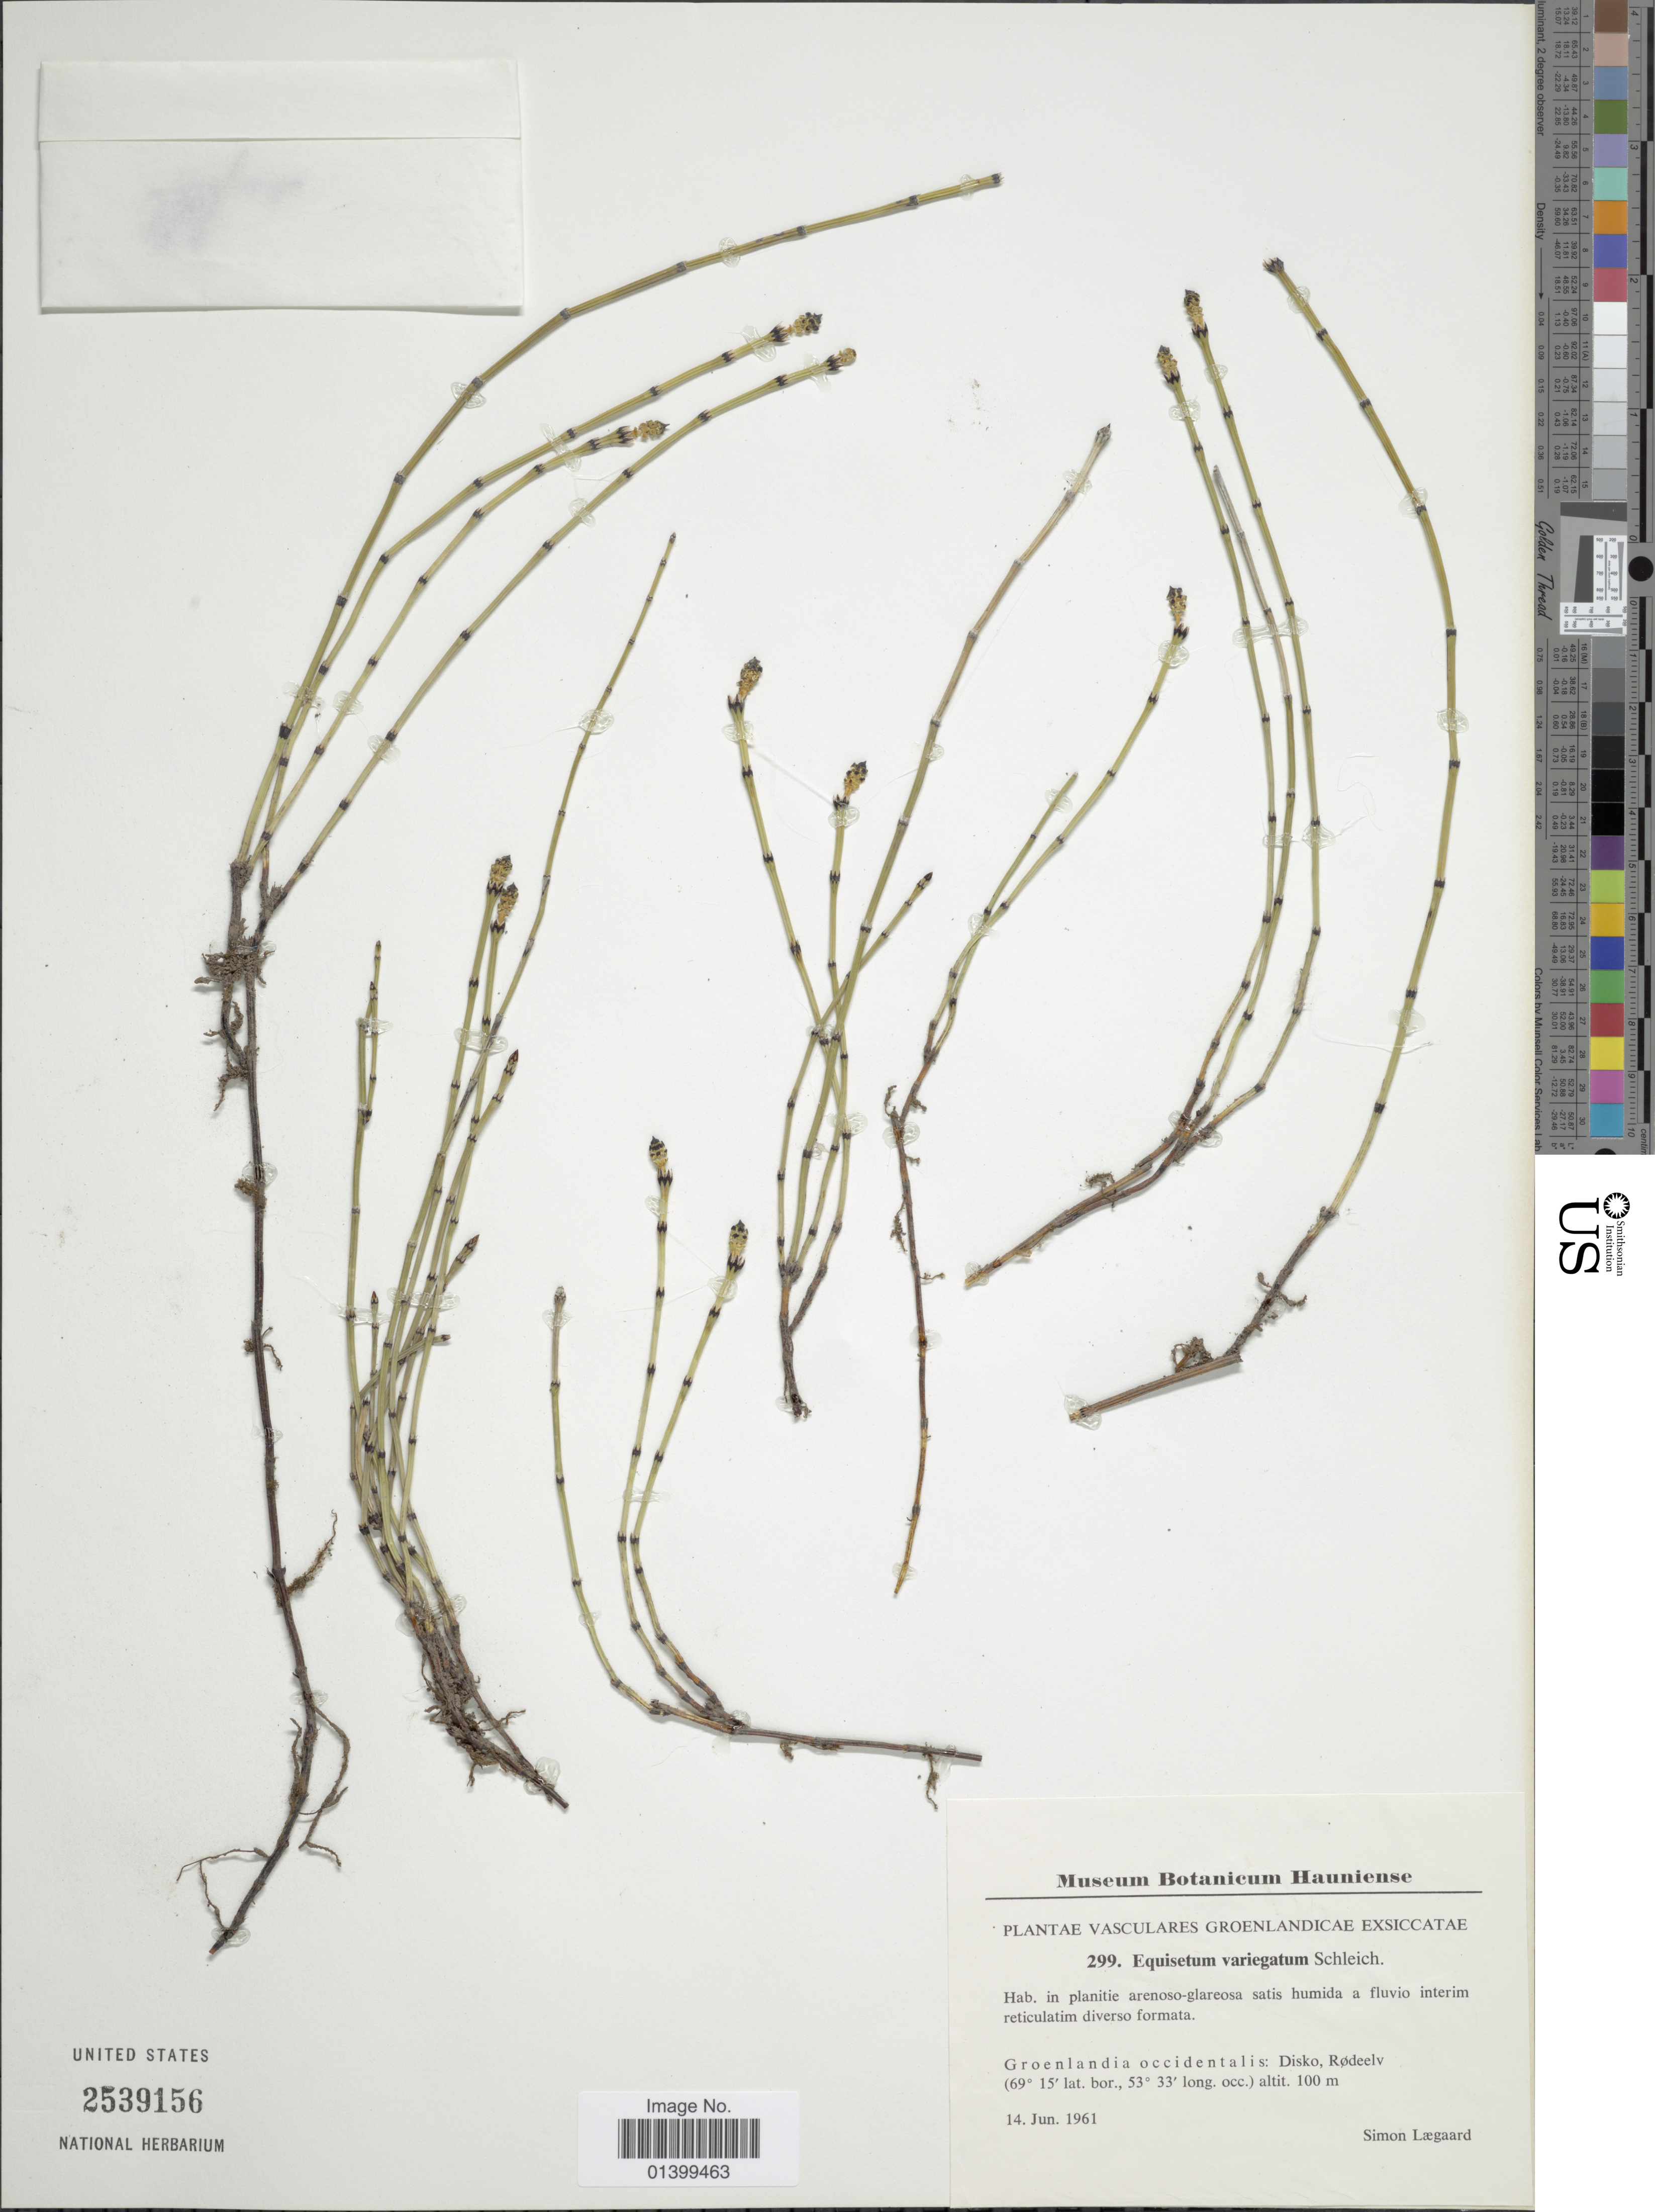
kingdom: Plantae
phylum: Tracheophyta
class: Polypodiopsida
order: Equisetales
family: Equisetaceae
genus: Equisetum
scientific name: Equisetum variegatum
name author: Schleich. ex F. Weber & D. Mohr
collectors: S. Lægaard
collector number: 299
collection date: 1961-06-14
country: Greenland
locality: Groenlandia occidentalis: Disko, Rødeelv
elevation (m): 100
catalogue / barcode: US 2539156